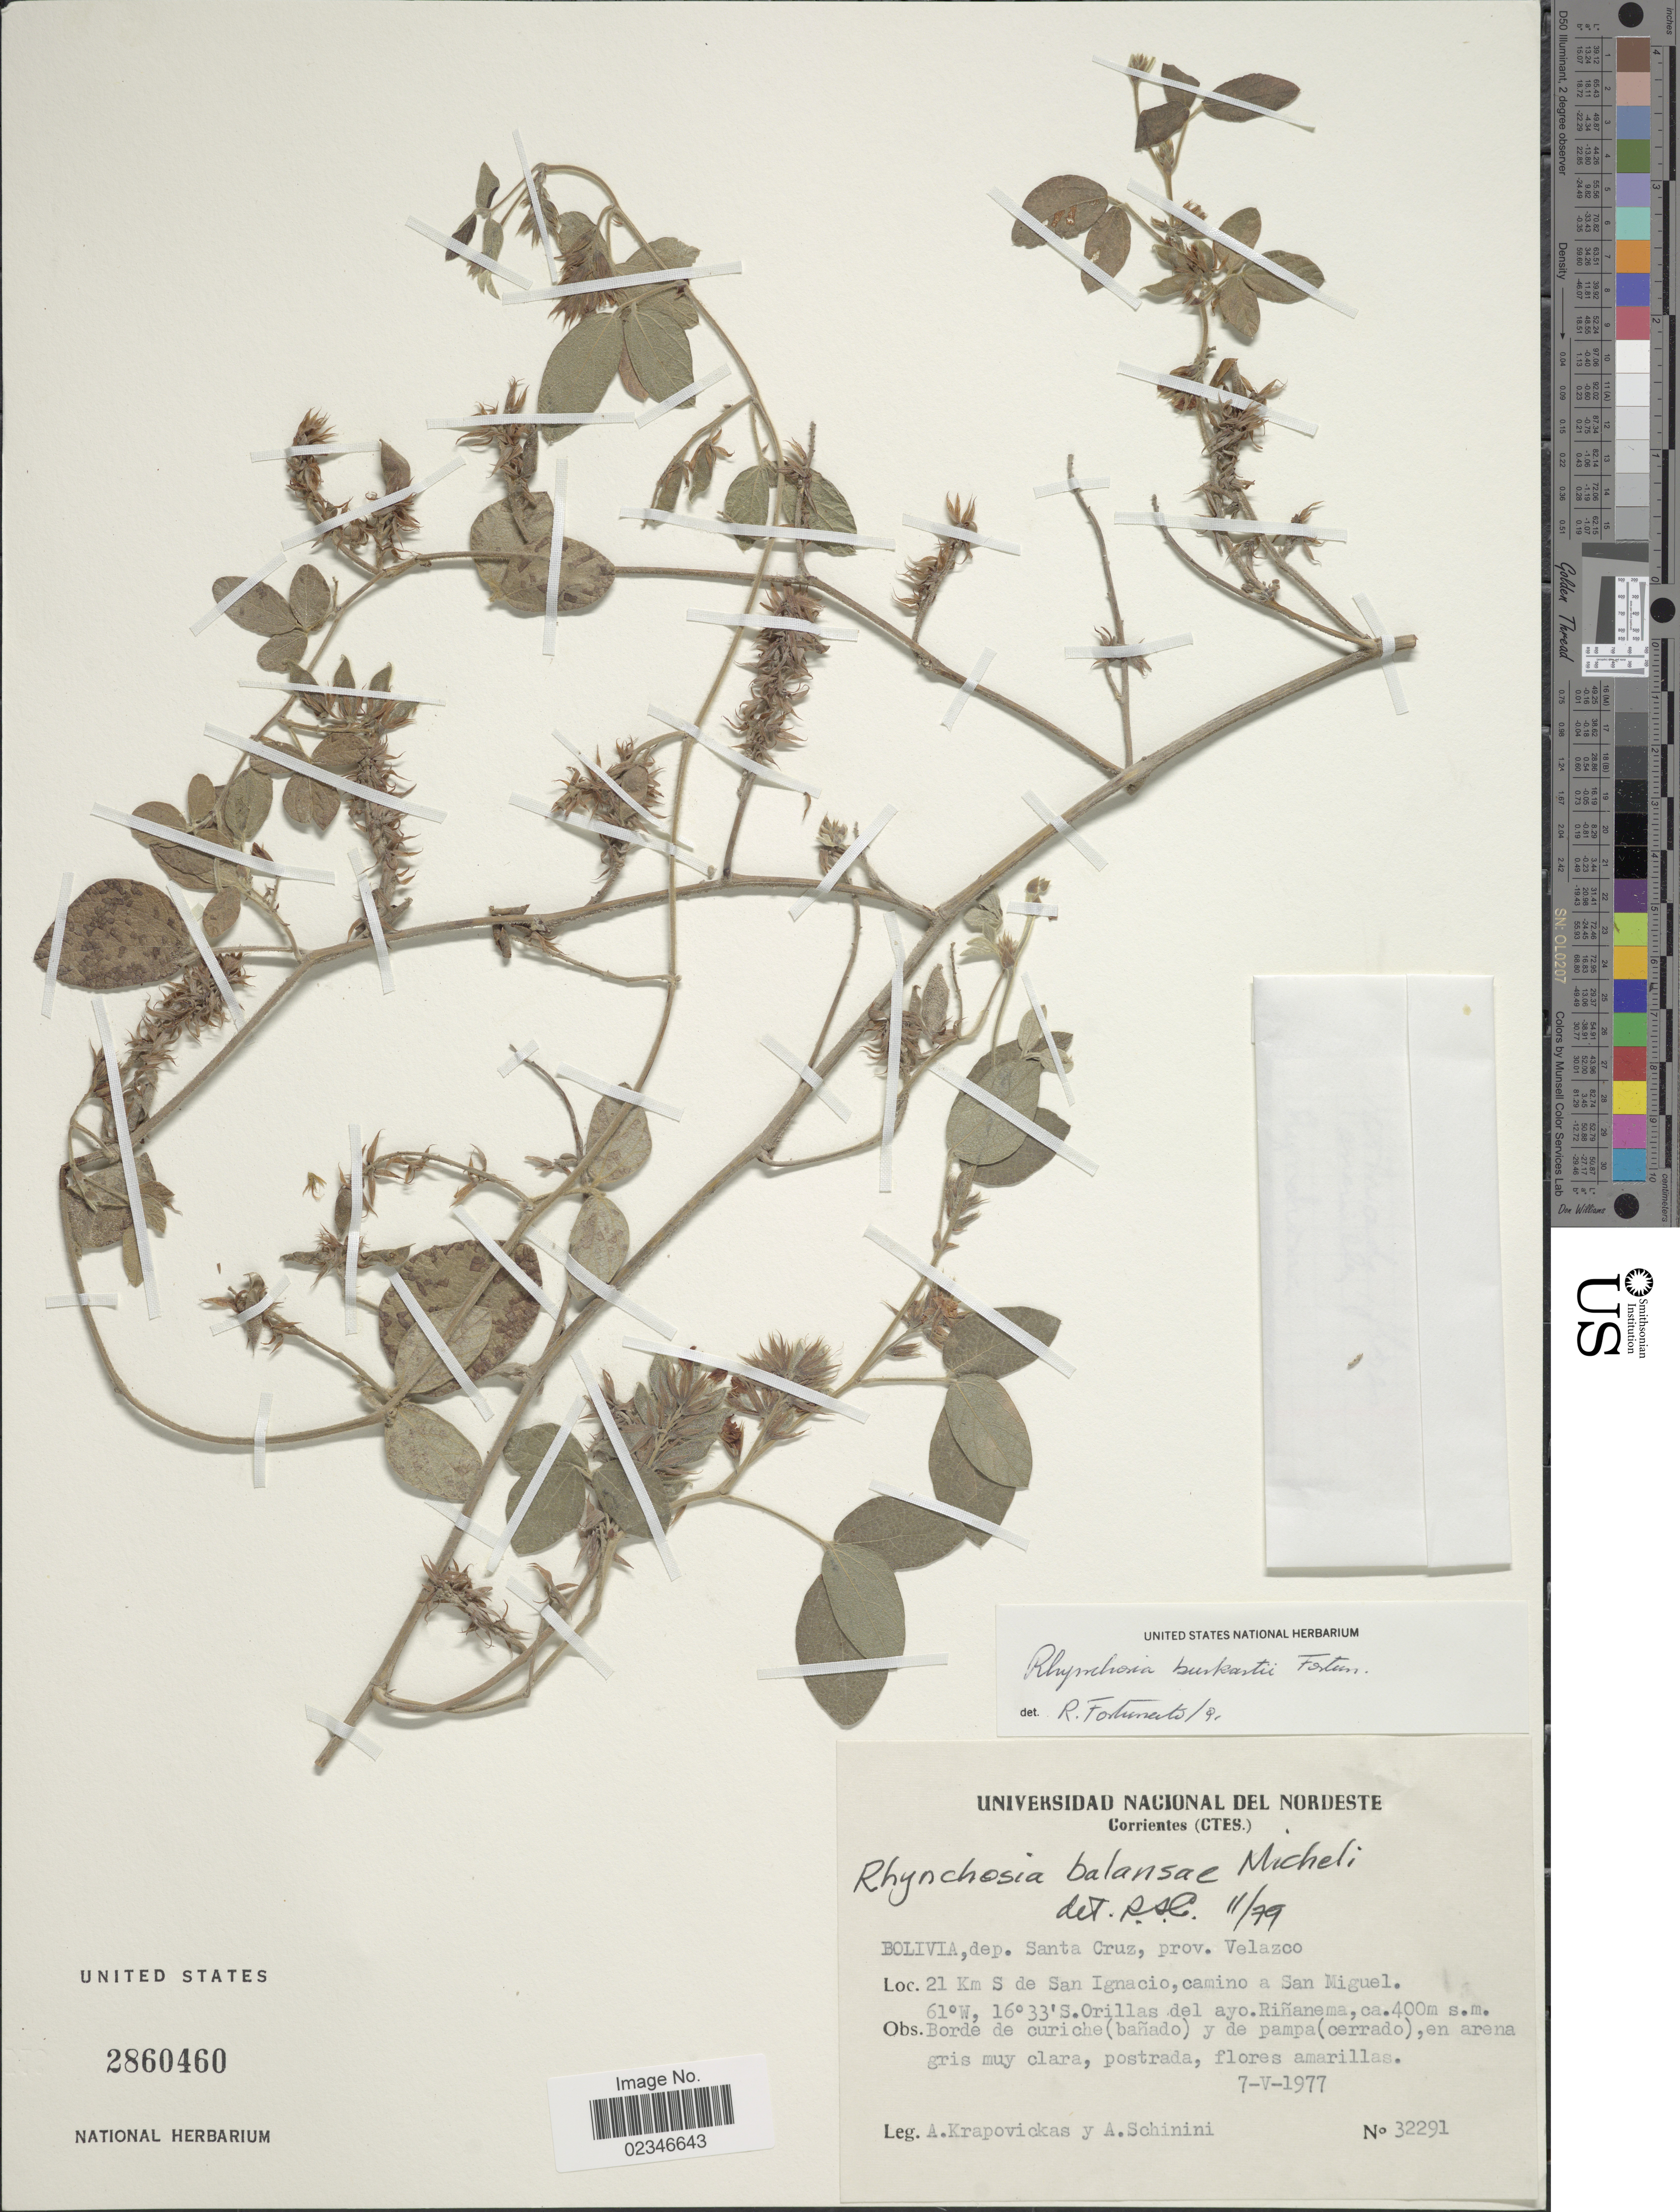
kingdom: Plantae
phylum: Tracheophyta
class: Magnoliopsida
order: Fabales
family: Fabaceae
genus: Rhynchosia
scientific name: Rhynchosia burkartii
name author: Fortunato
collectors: A. Krapovickas & A. Schinini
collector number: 32291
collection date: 1977-05-07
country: Argentina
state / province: Corrientes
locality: Bolivia, Dep. Santa Cruz, prov. Velazco, 21 km S de San Ignacio, camino a San Miguel, Orillas del ayo Rimame,a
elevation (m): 400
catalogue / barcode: US 2860460